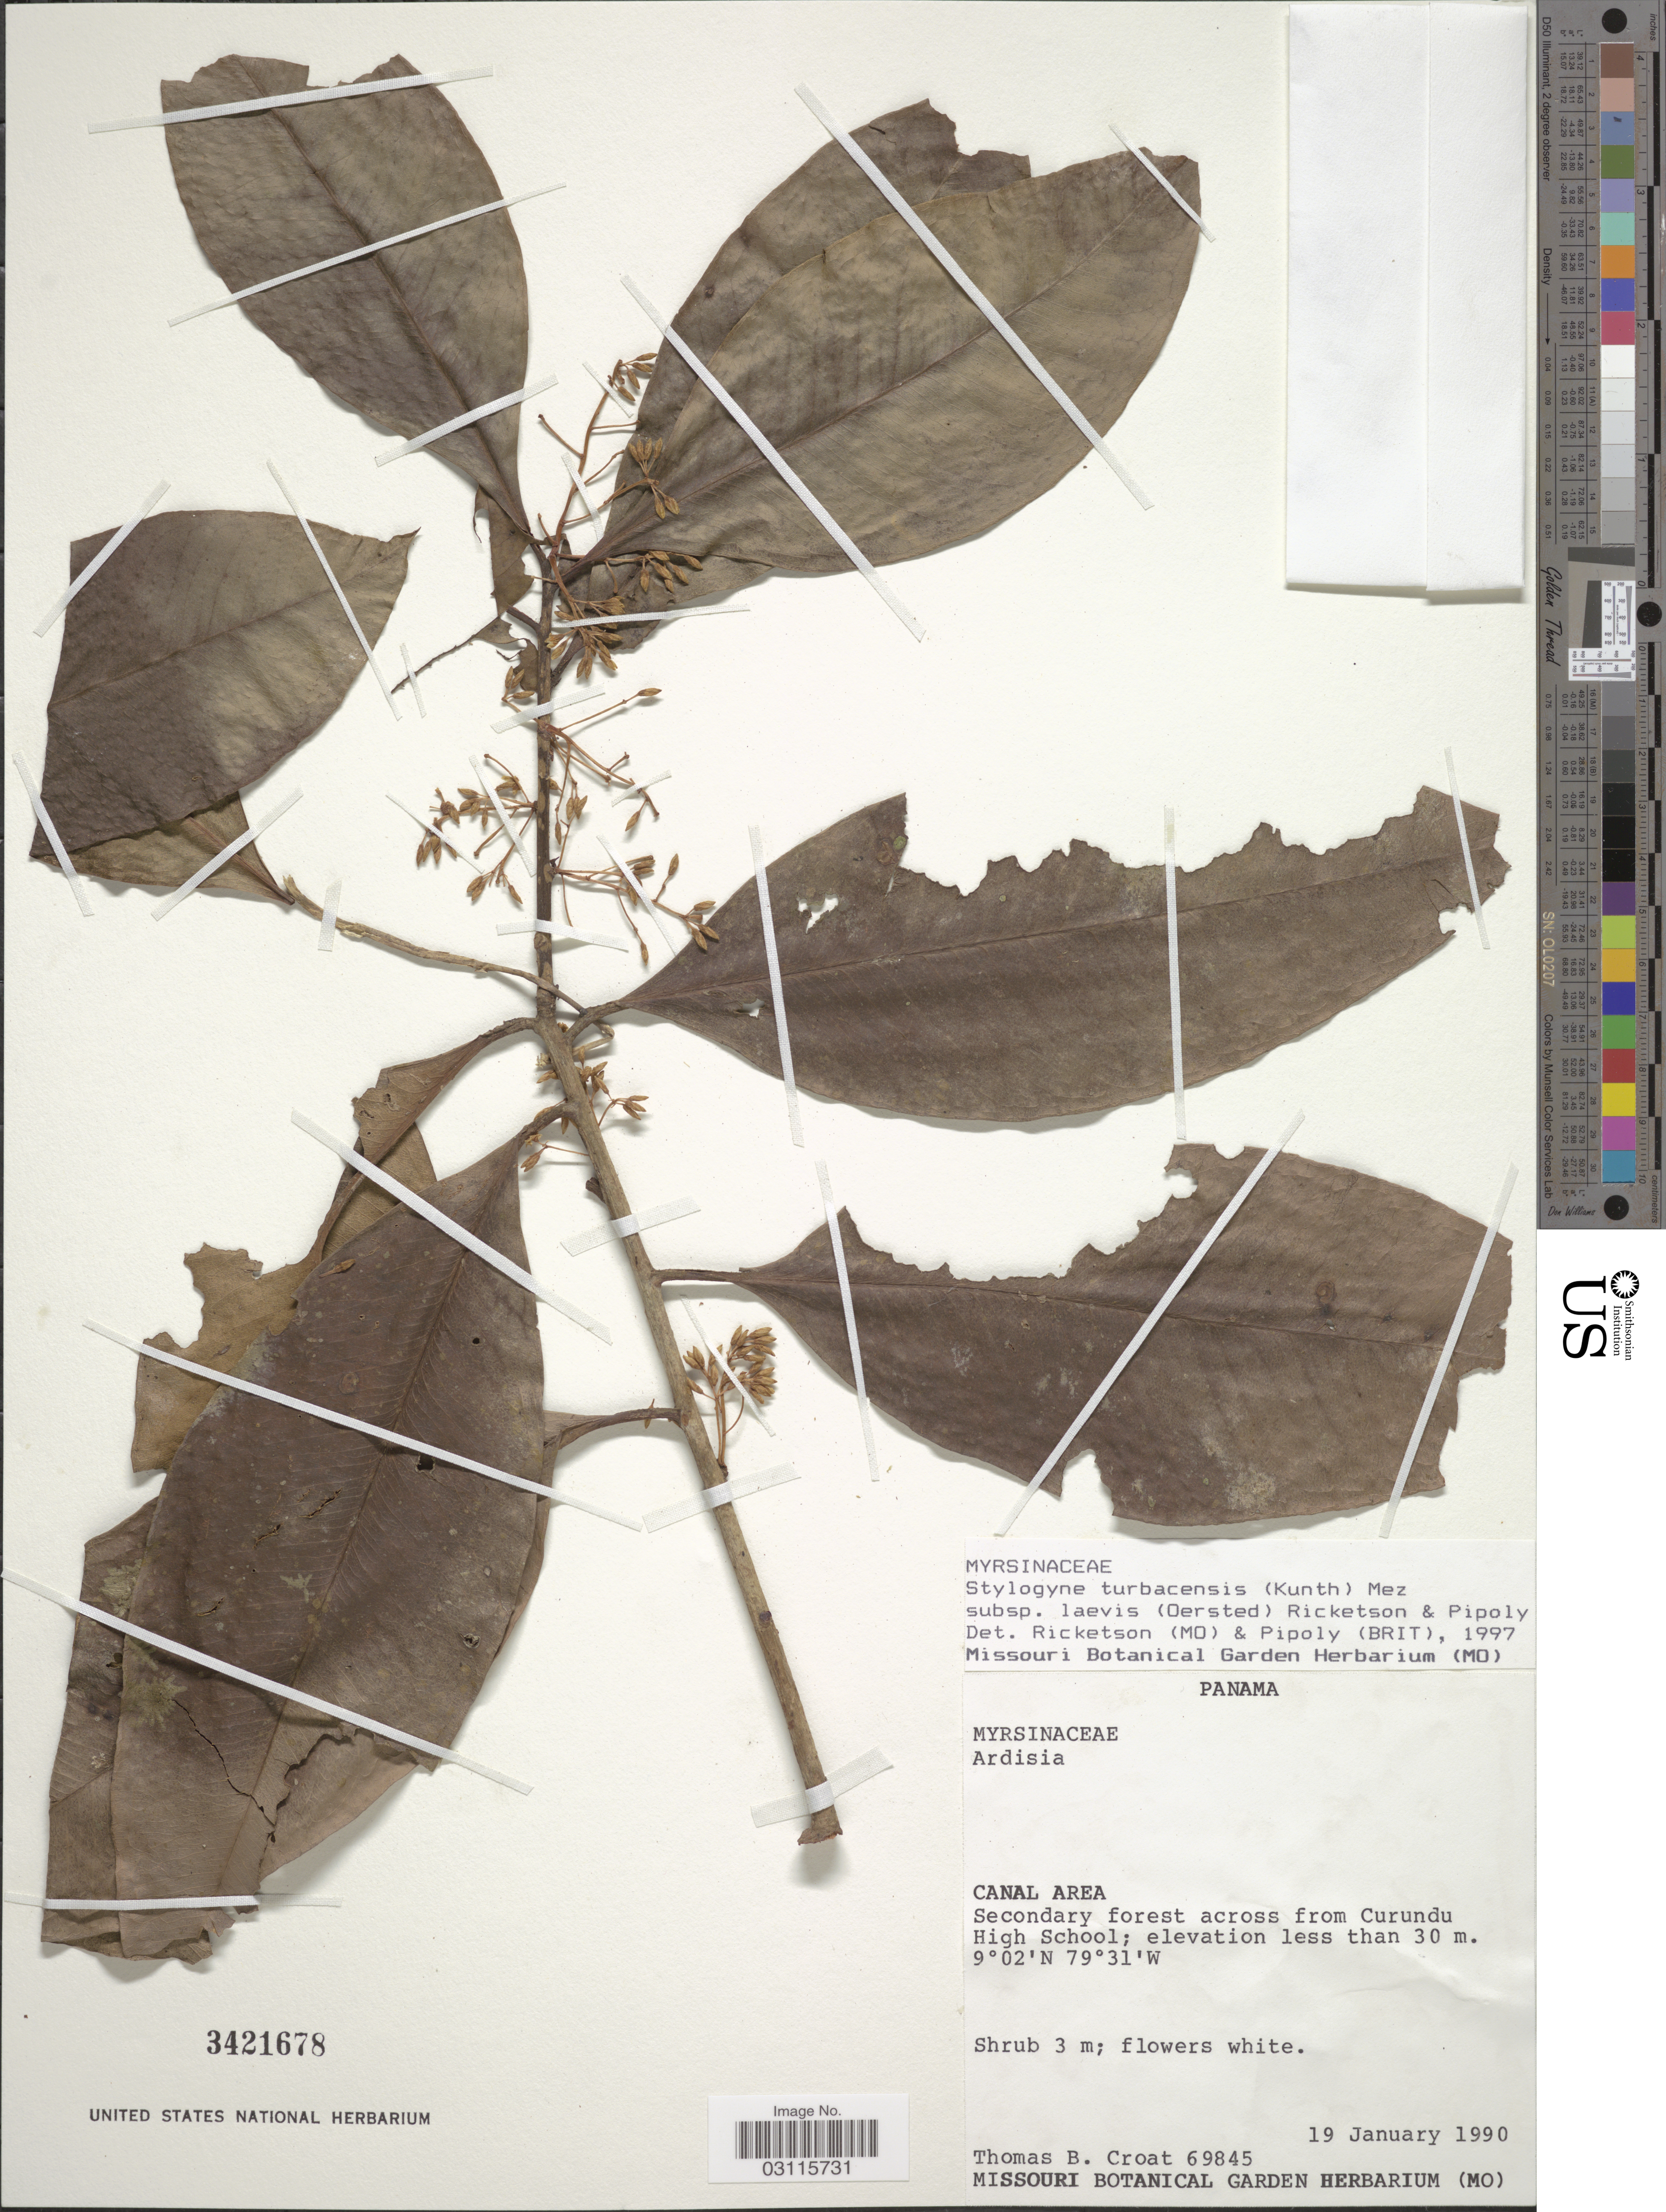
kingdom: Plantae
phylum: Tracheophyta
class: Magnoliopsida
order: Ericales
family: Primulaceae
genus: Stylogyne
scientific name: Stylogyne turbacensis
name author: (Kunth) Mez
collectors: T. B. Croat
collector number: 69845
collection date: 1990-01-19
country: Panama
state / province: Colón / Panamá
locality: Canal Area. Secondary forest across from Curundu High School.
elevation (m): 30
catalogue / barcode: US 3421678